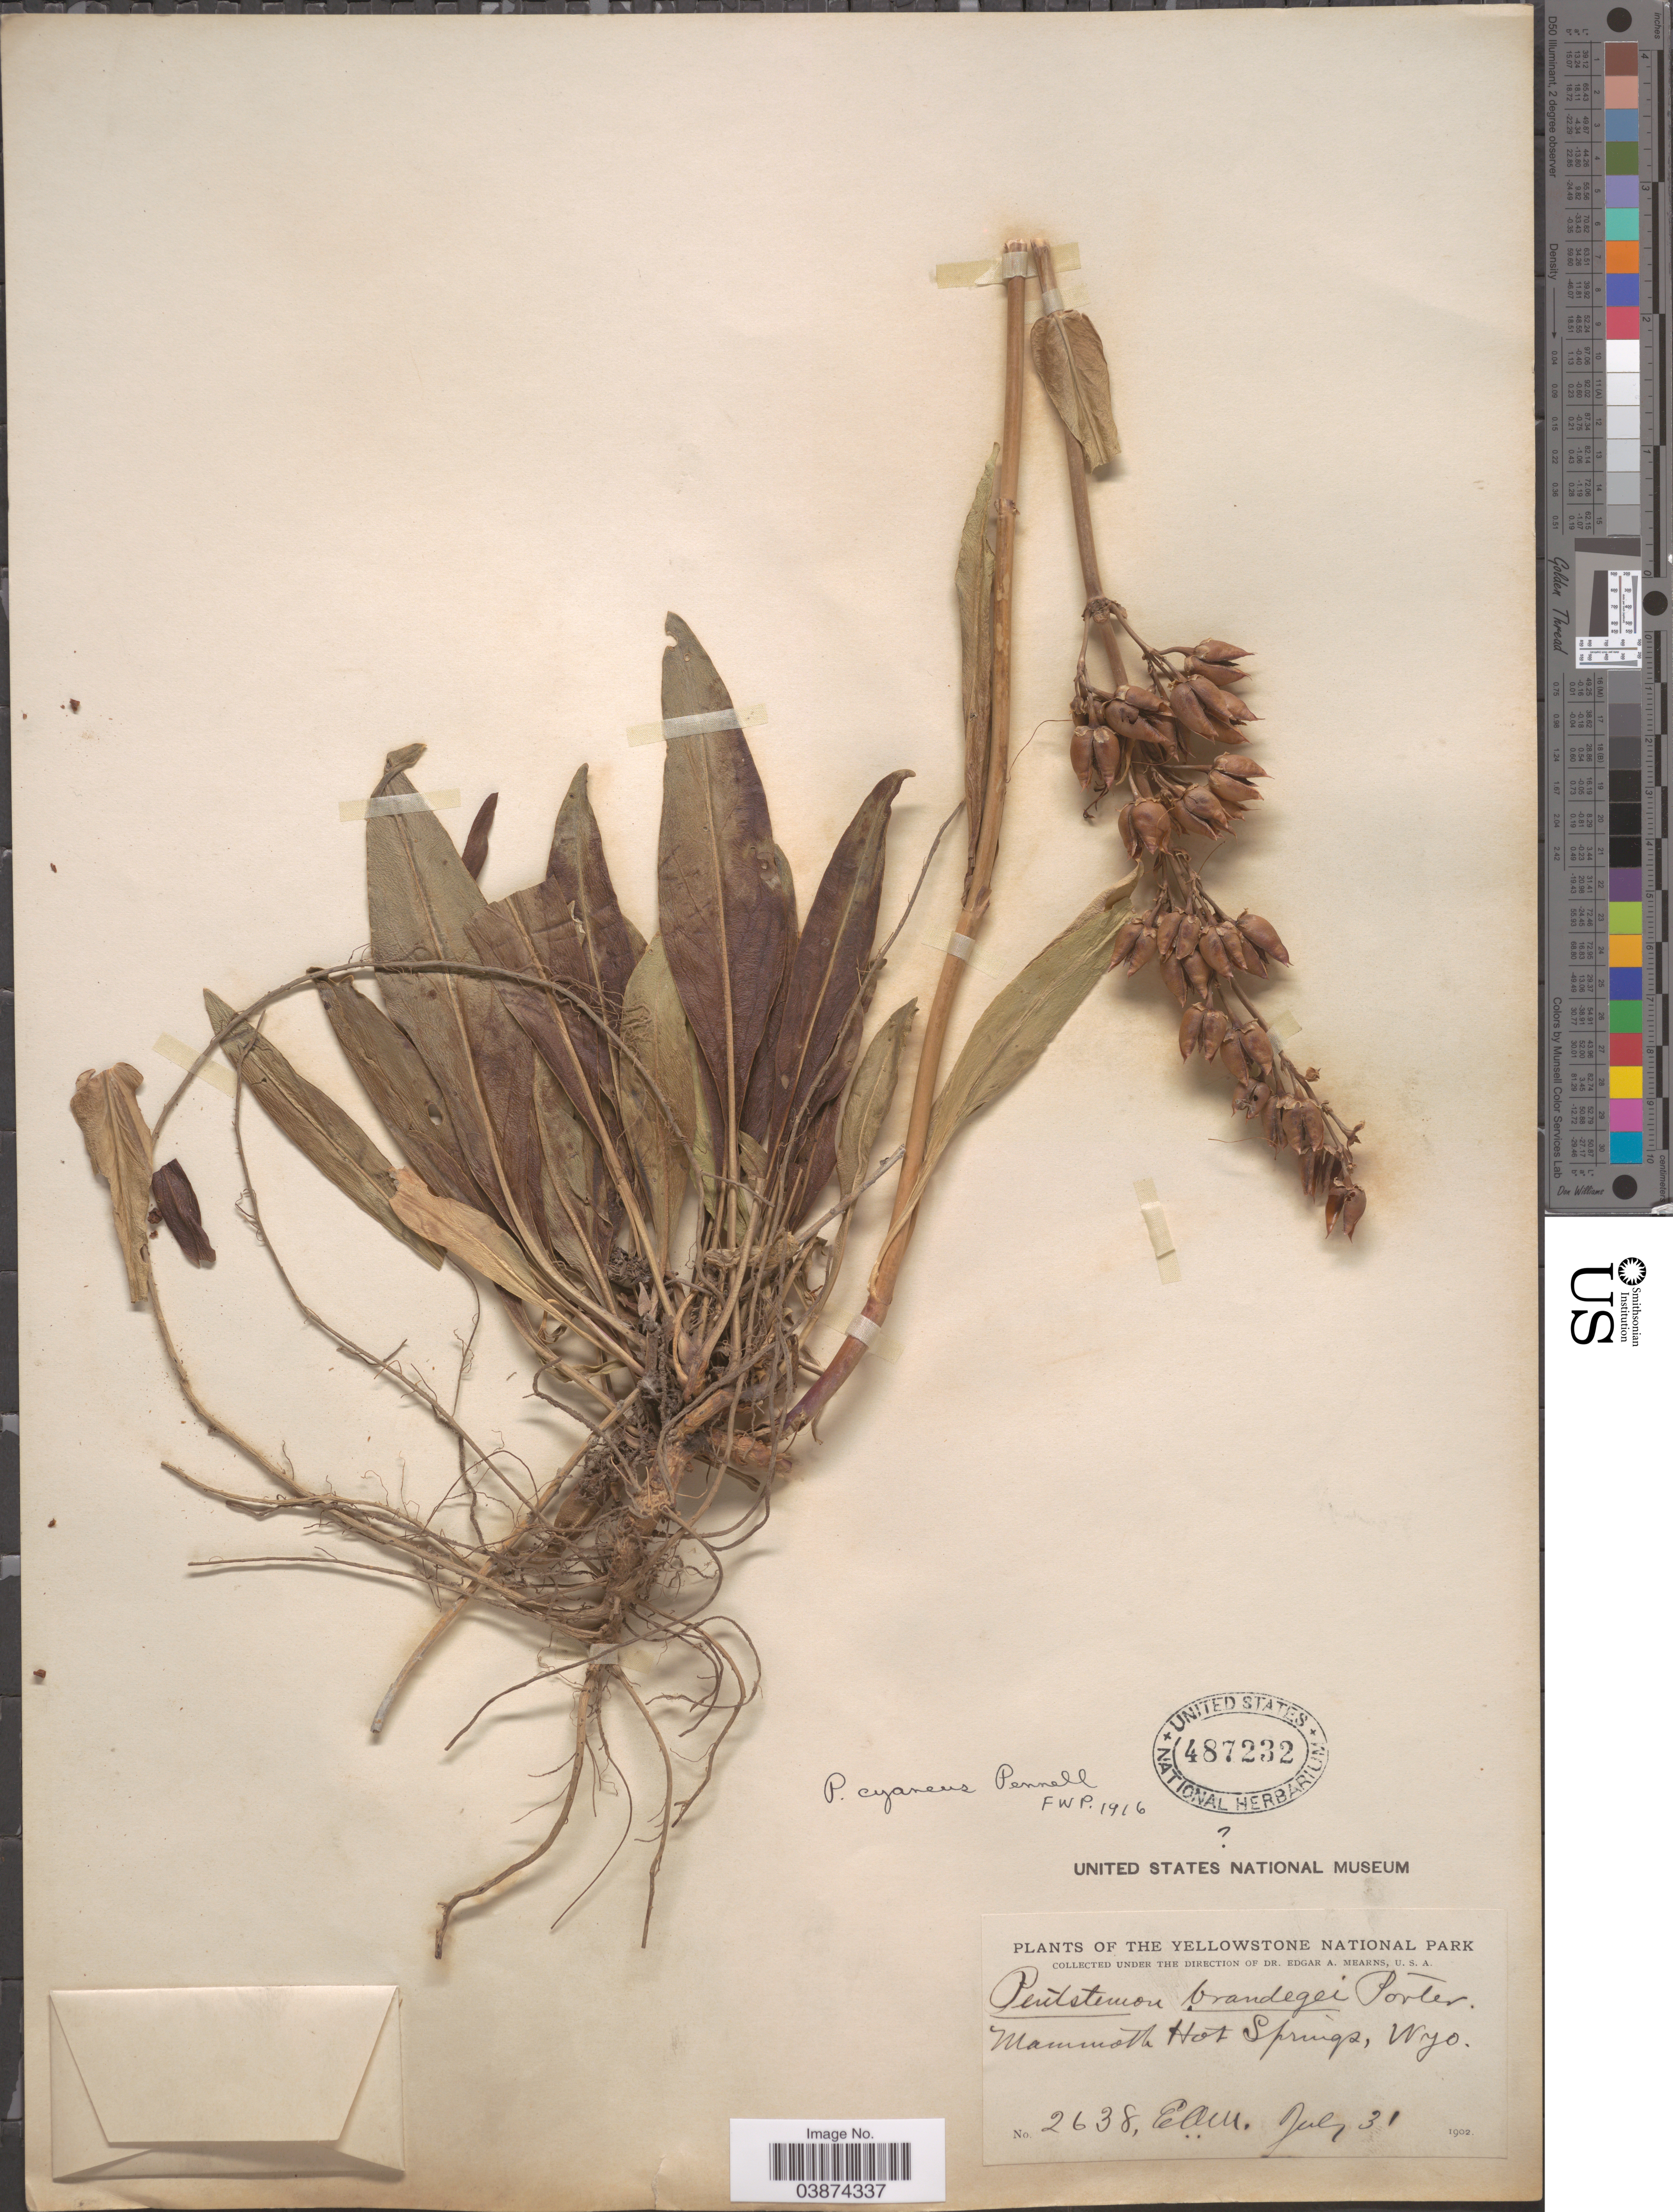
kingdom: Plantae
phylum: Tracheophyta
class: Magnoliopsida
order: Lamiales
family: Plantaginaceae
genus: Penstemon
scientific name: Penstemon cyaneus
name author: Pennell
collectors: E. A. Mearns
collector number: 2638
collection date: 1902-07-31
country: United States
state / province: Wyoming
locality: The Yellowstone National Park. Mammoth Hot Springs.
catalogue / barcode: US 487232